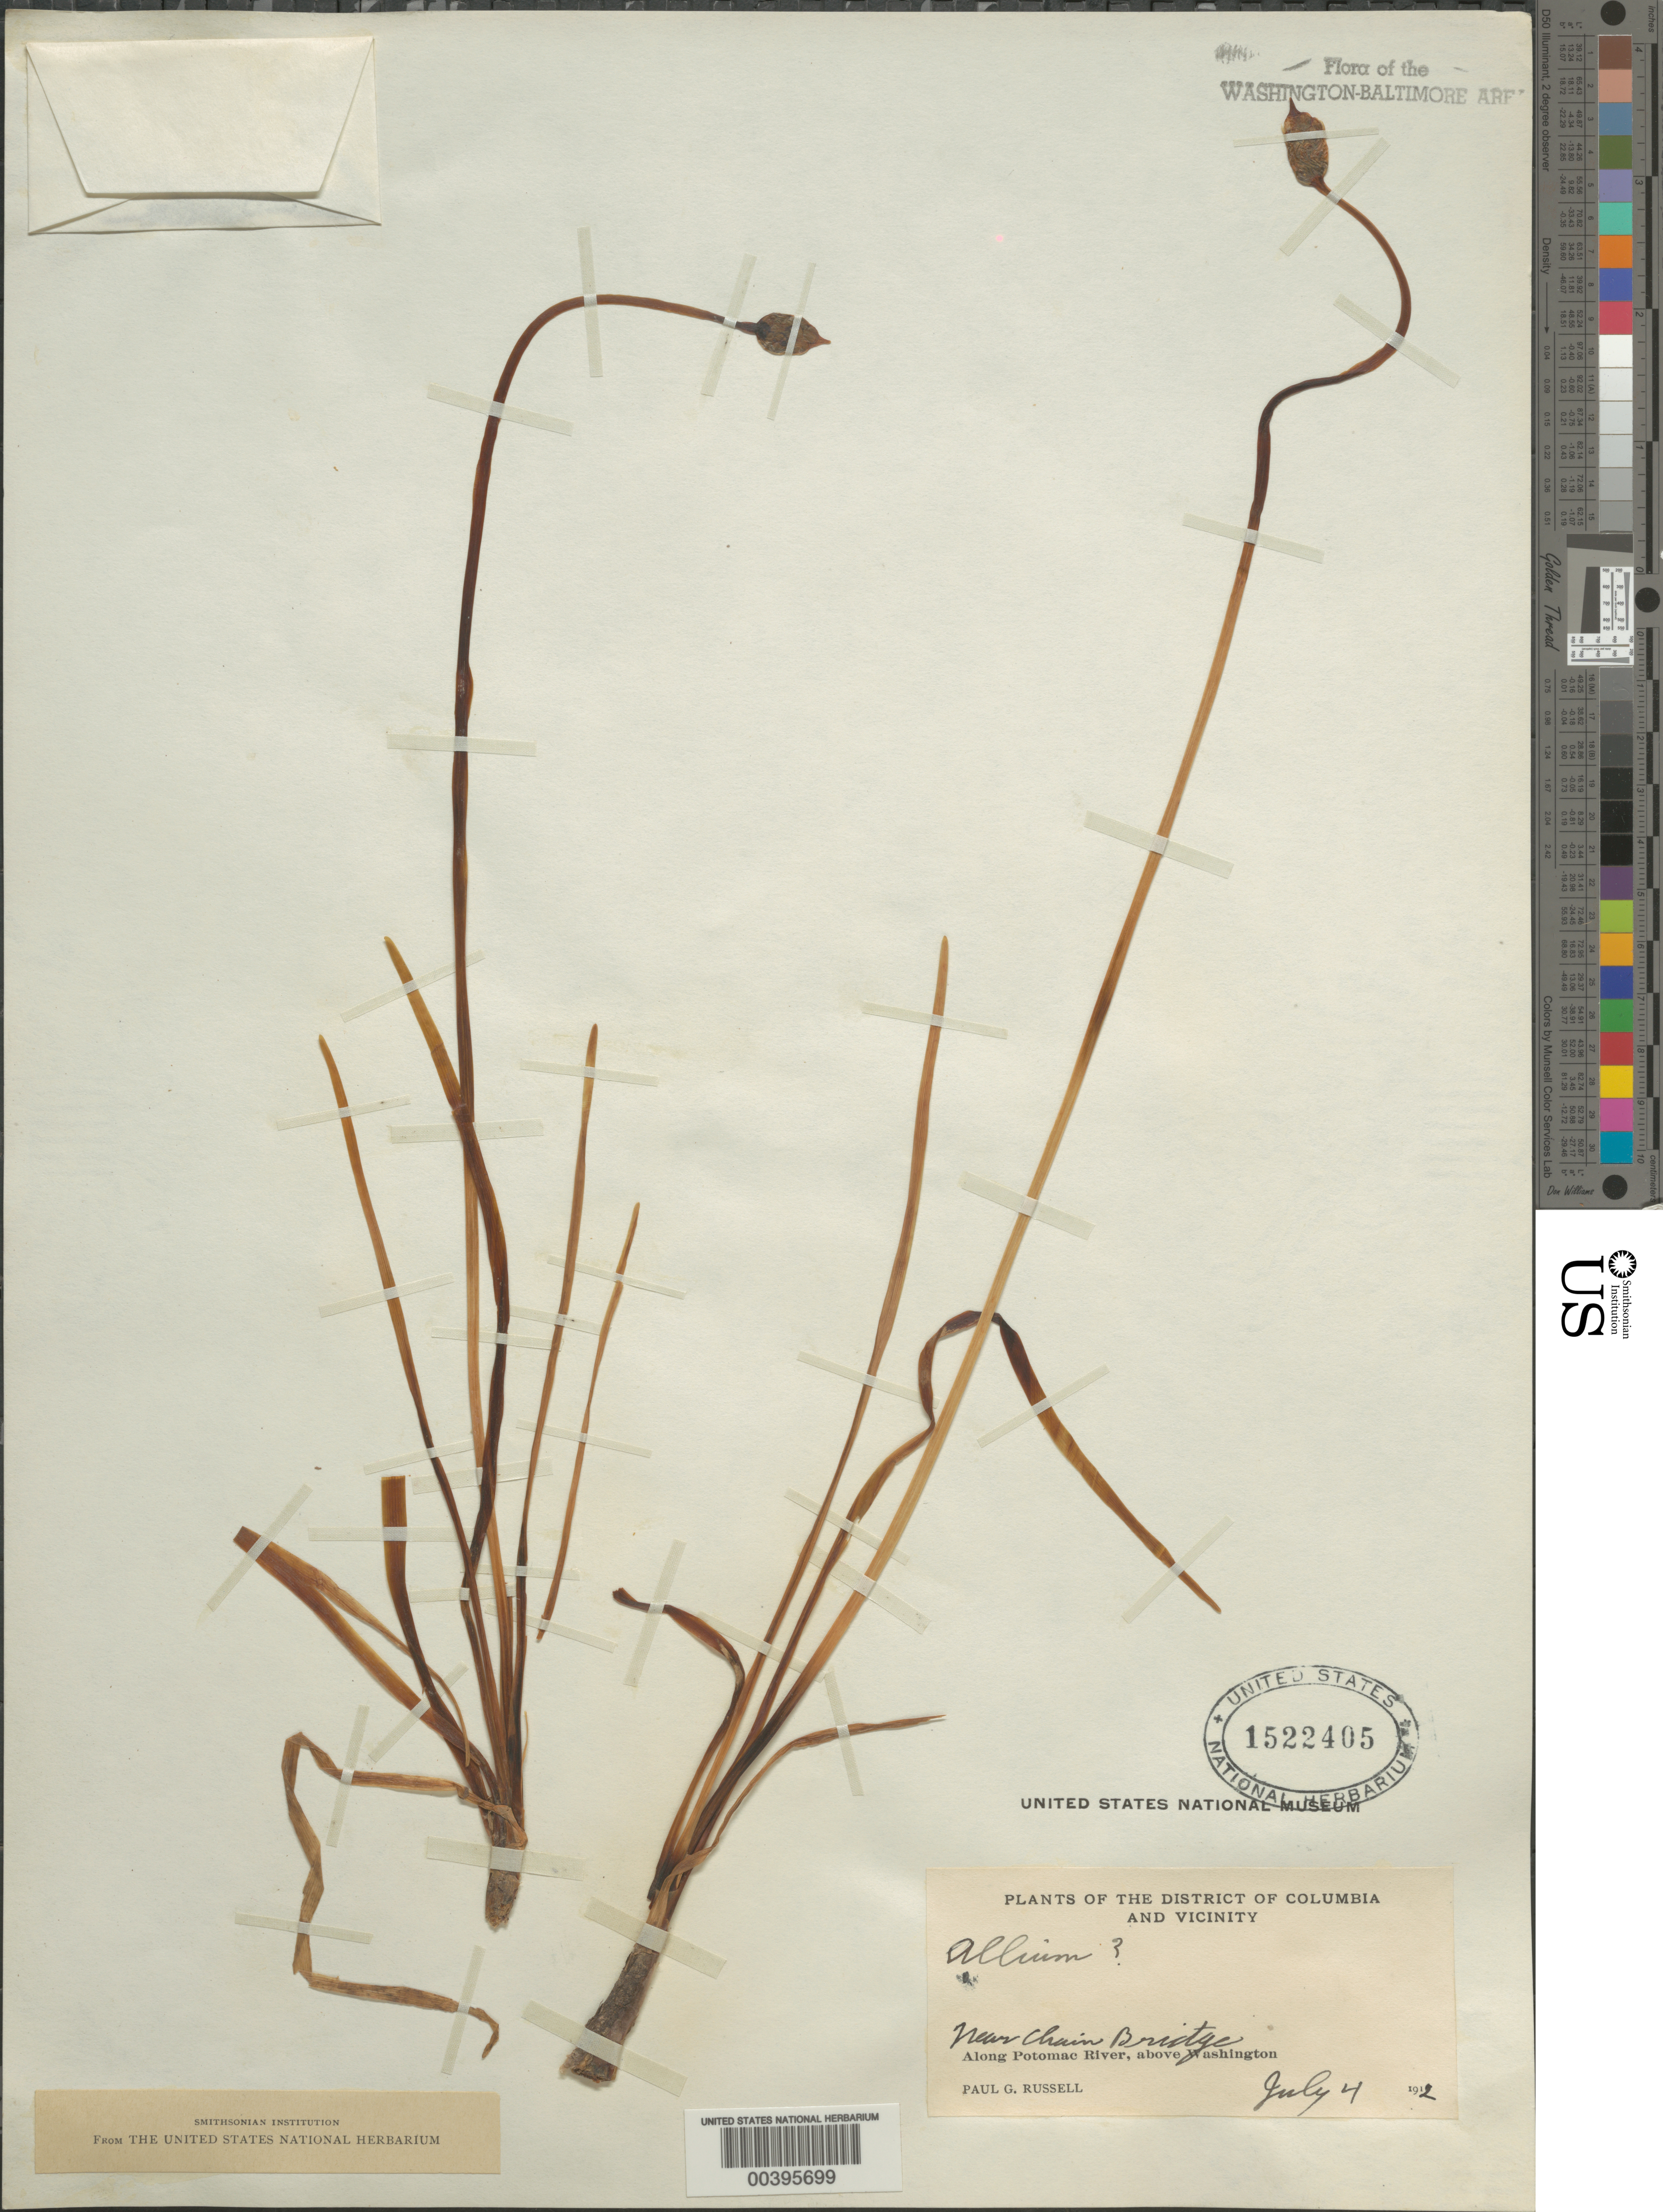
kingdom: Plantae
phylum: Tracheophyta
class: Liliopsida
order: Asparagales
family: Amaryllidaceae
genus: Allium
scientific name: Allium cernuum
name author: Roth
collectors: P. G. Russell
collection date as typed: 04 Jul 1912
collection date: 1912-07-04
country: United States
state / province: District of Columbia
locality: Chain Bridge flats C. and O. Canal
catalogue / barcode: US 1522405